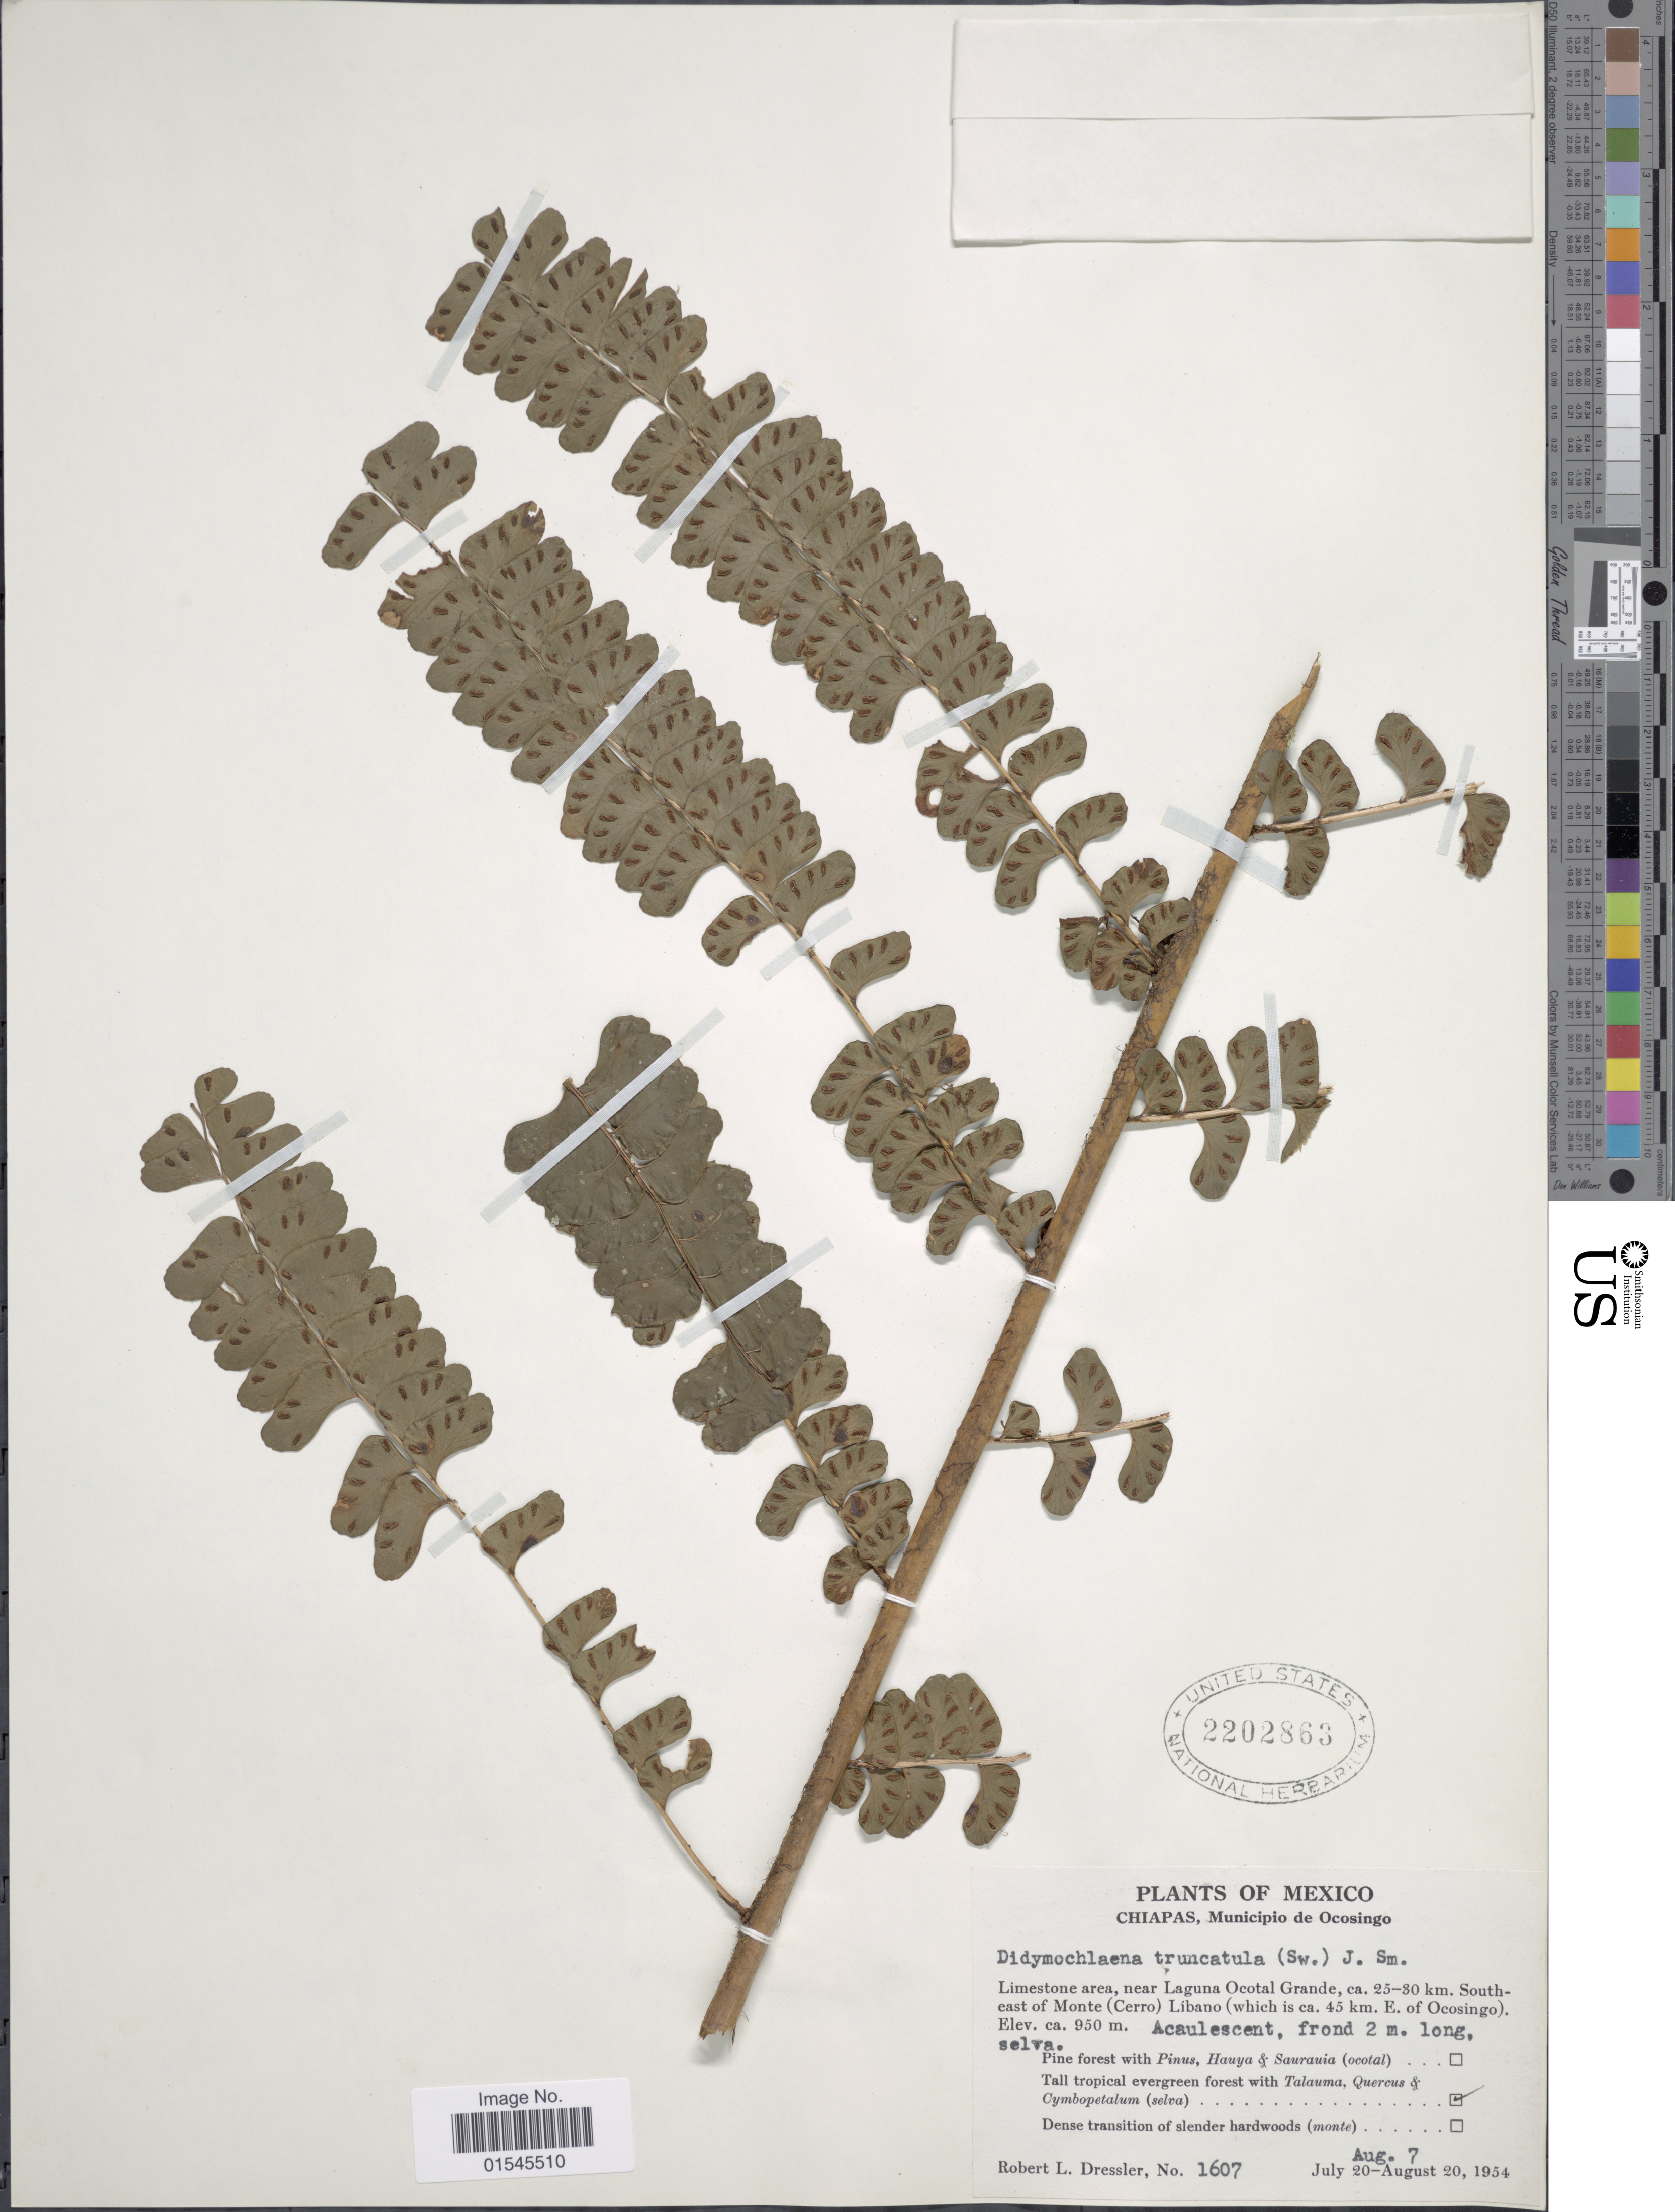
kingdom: Plantae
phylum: Tracheophyta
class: Polypodiopsida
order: Polypodiales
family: Didymochlaenaceae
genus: Didymochlaena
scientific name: Didymochlaena truncatula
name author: (Sw.) J. Sm.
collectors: R. Dressler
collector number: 1607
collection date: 1954-07-20/1954-08-20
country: Mexico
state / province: Chiapas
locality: Mexico. Chaipas, Municipio de Ocosingo. Limestone area, near Laguna Ocvotal Grande, 25-30 km. South-east of Monte (Cerro) Libano (which is 45 km E. Of Ocosingo)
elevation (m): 950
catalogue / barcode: US 2202863